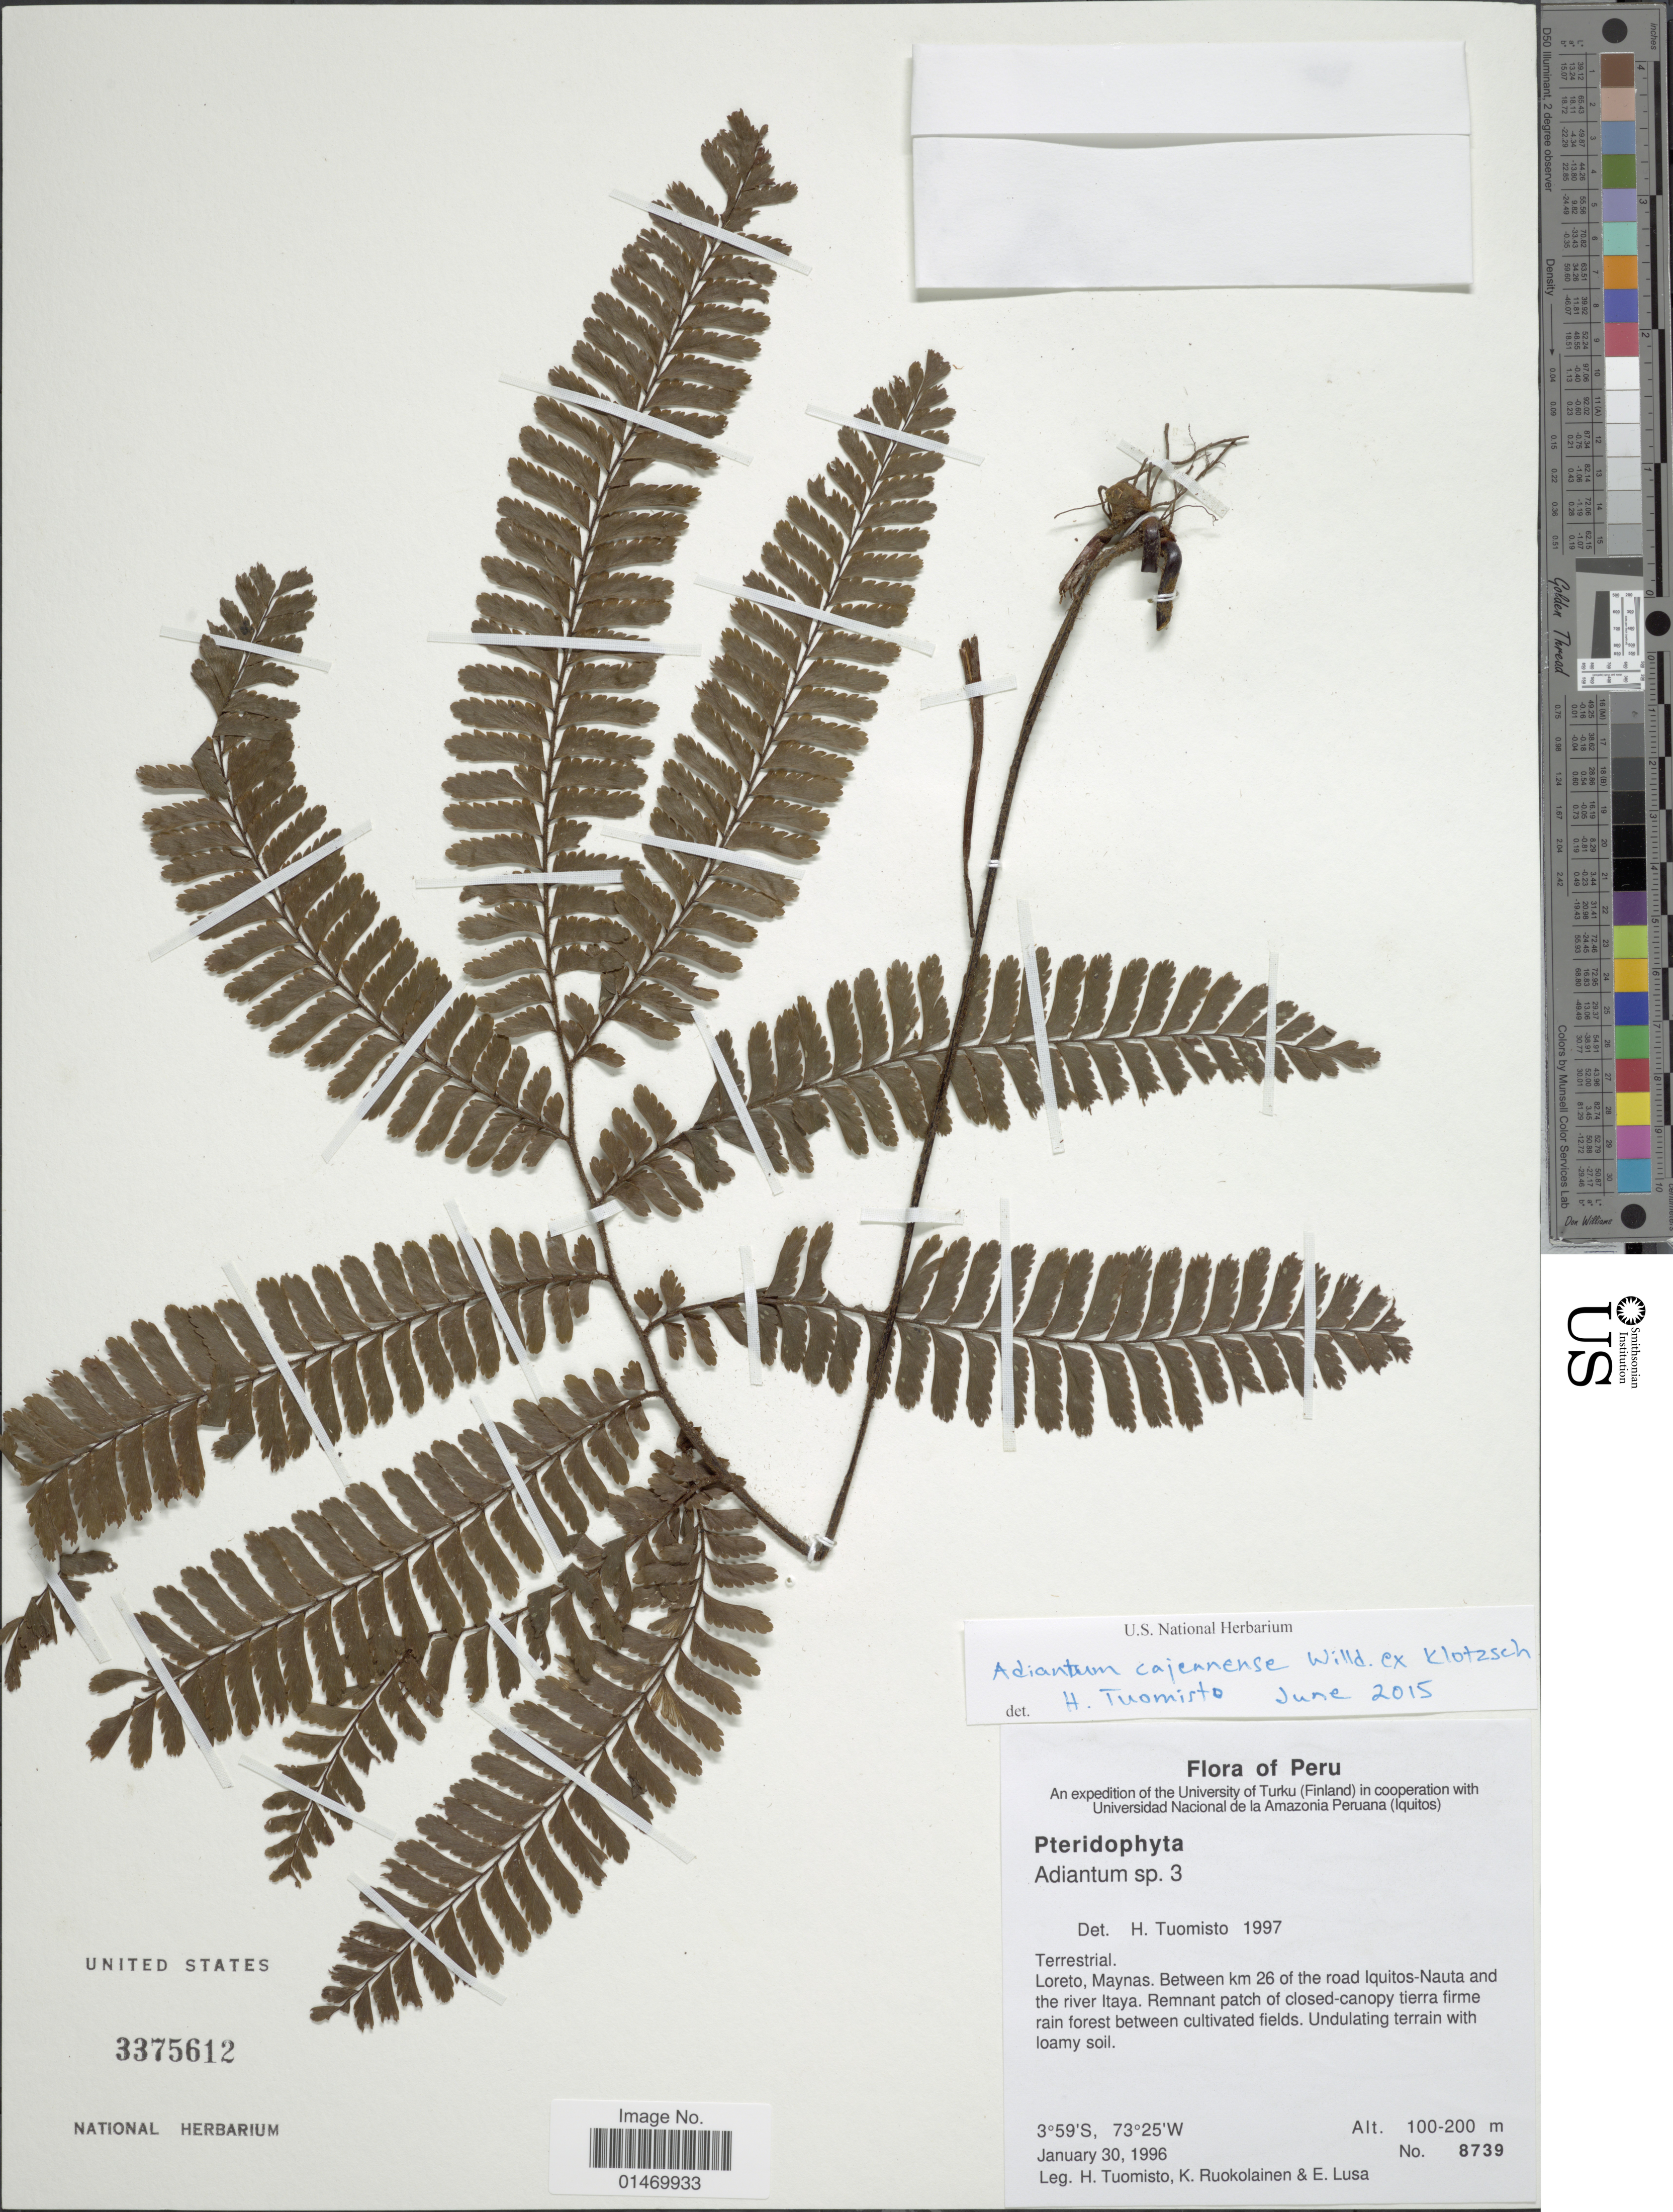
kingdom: Plantae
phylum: Tracheophyta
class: Polypodiopsida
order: Polypodiales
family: Pteridaceae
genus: Adiantum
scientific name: Adiantum cajennense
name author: Willd. ex Klotzsch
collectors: H. Tuomisto, K. Ruokolainen & E. Lusa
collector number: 8739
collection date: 1996-01-30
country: Peru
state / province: Loreto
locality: Peru, Maynas, between km 26 of the road Iquitos-Nauta and the river Itaya.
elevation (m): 100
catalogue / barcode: US 3375612